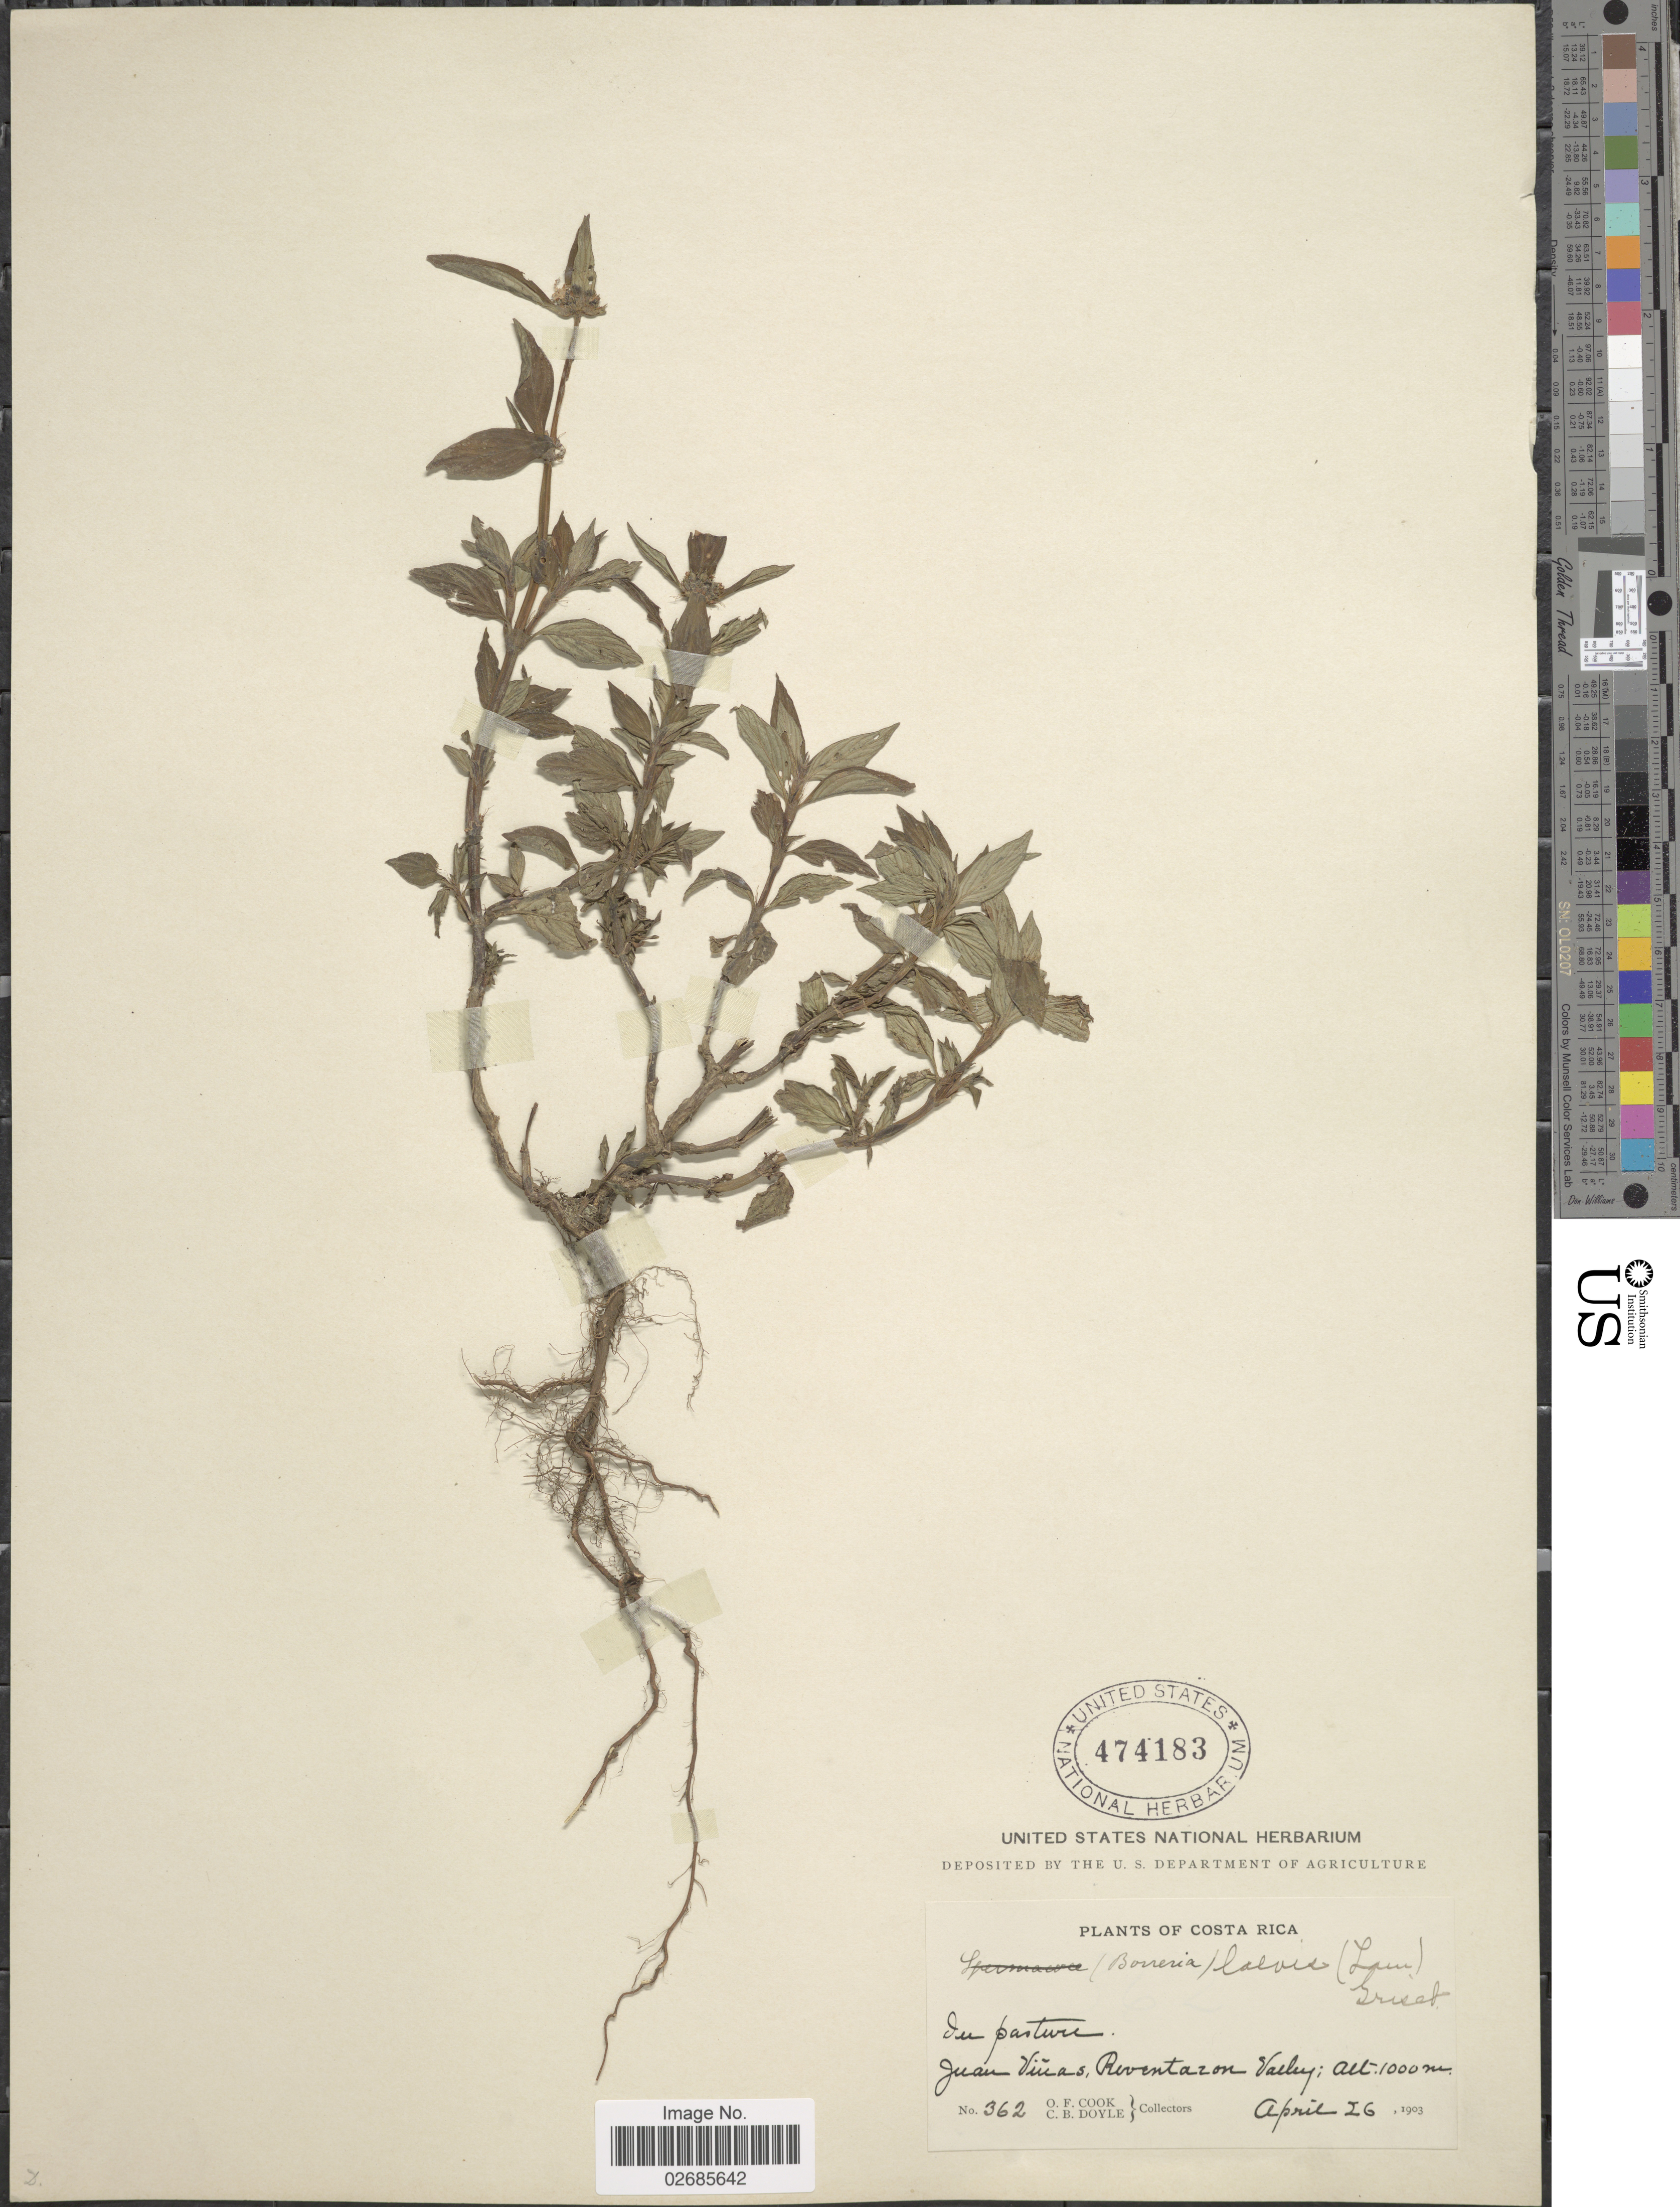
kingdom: Plantae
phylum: Tracheophyta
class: Magnoliopsida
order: Gentianales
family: Rubiaceae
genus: Borreria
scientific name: Borreria latifolia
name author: (Aubl.) K. Schum.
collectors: O. F. Cook & C. Doyle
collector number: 362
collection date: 1903-04-26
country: Costa Rica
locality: In pasture, Juan Viñas, Reventazon Valley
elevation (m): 1000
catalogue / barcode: US 474183